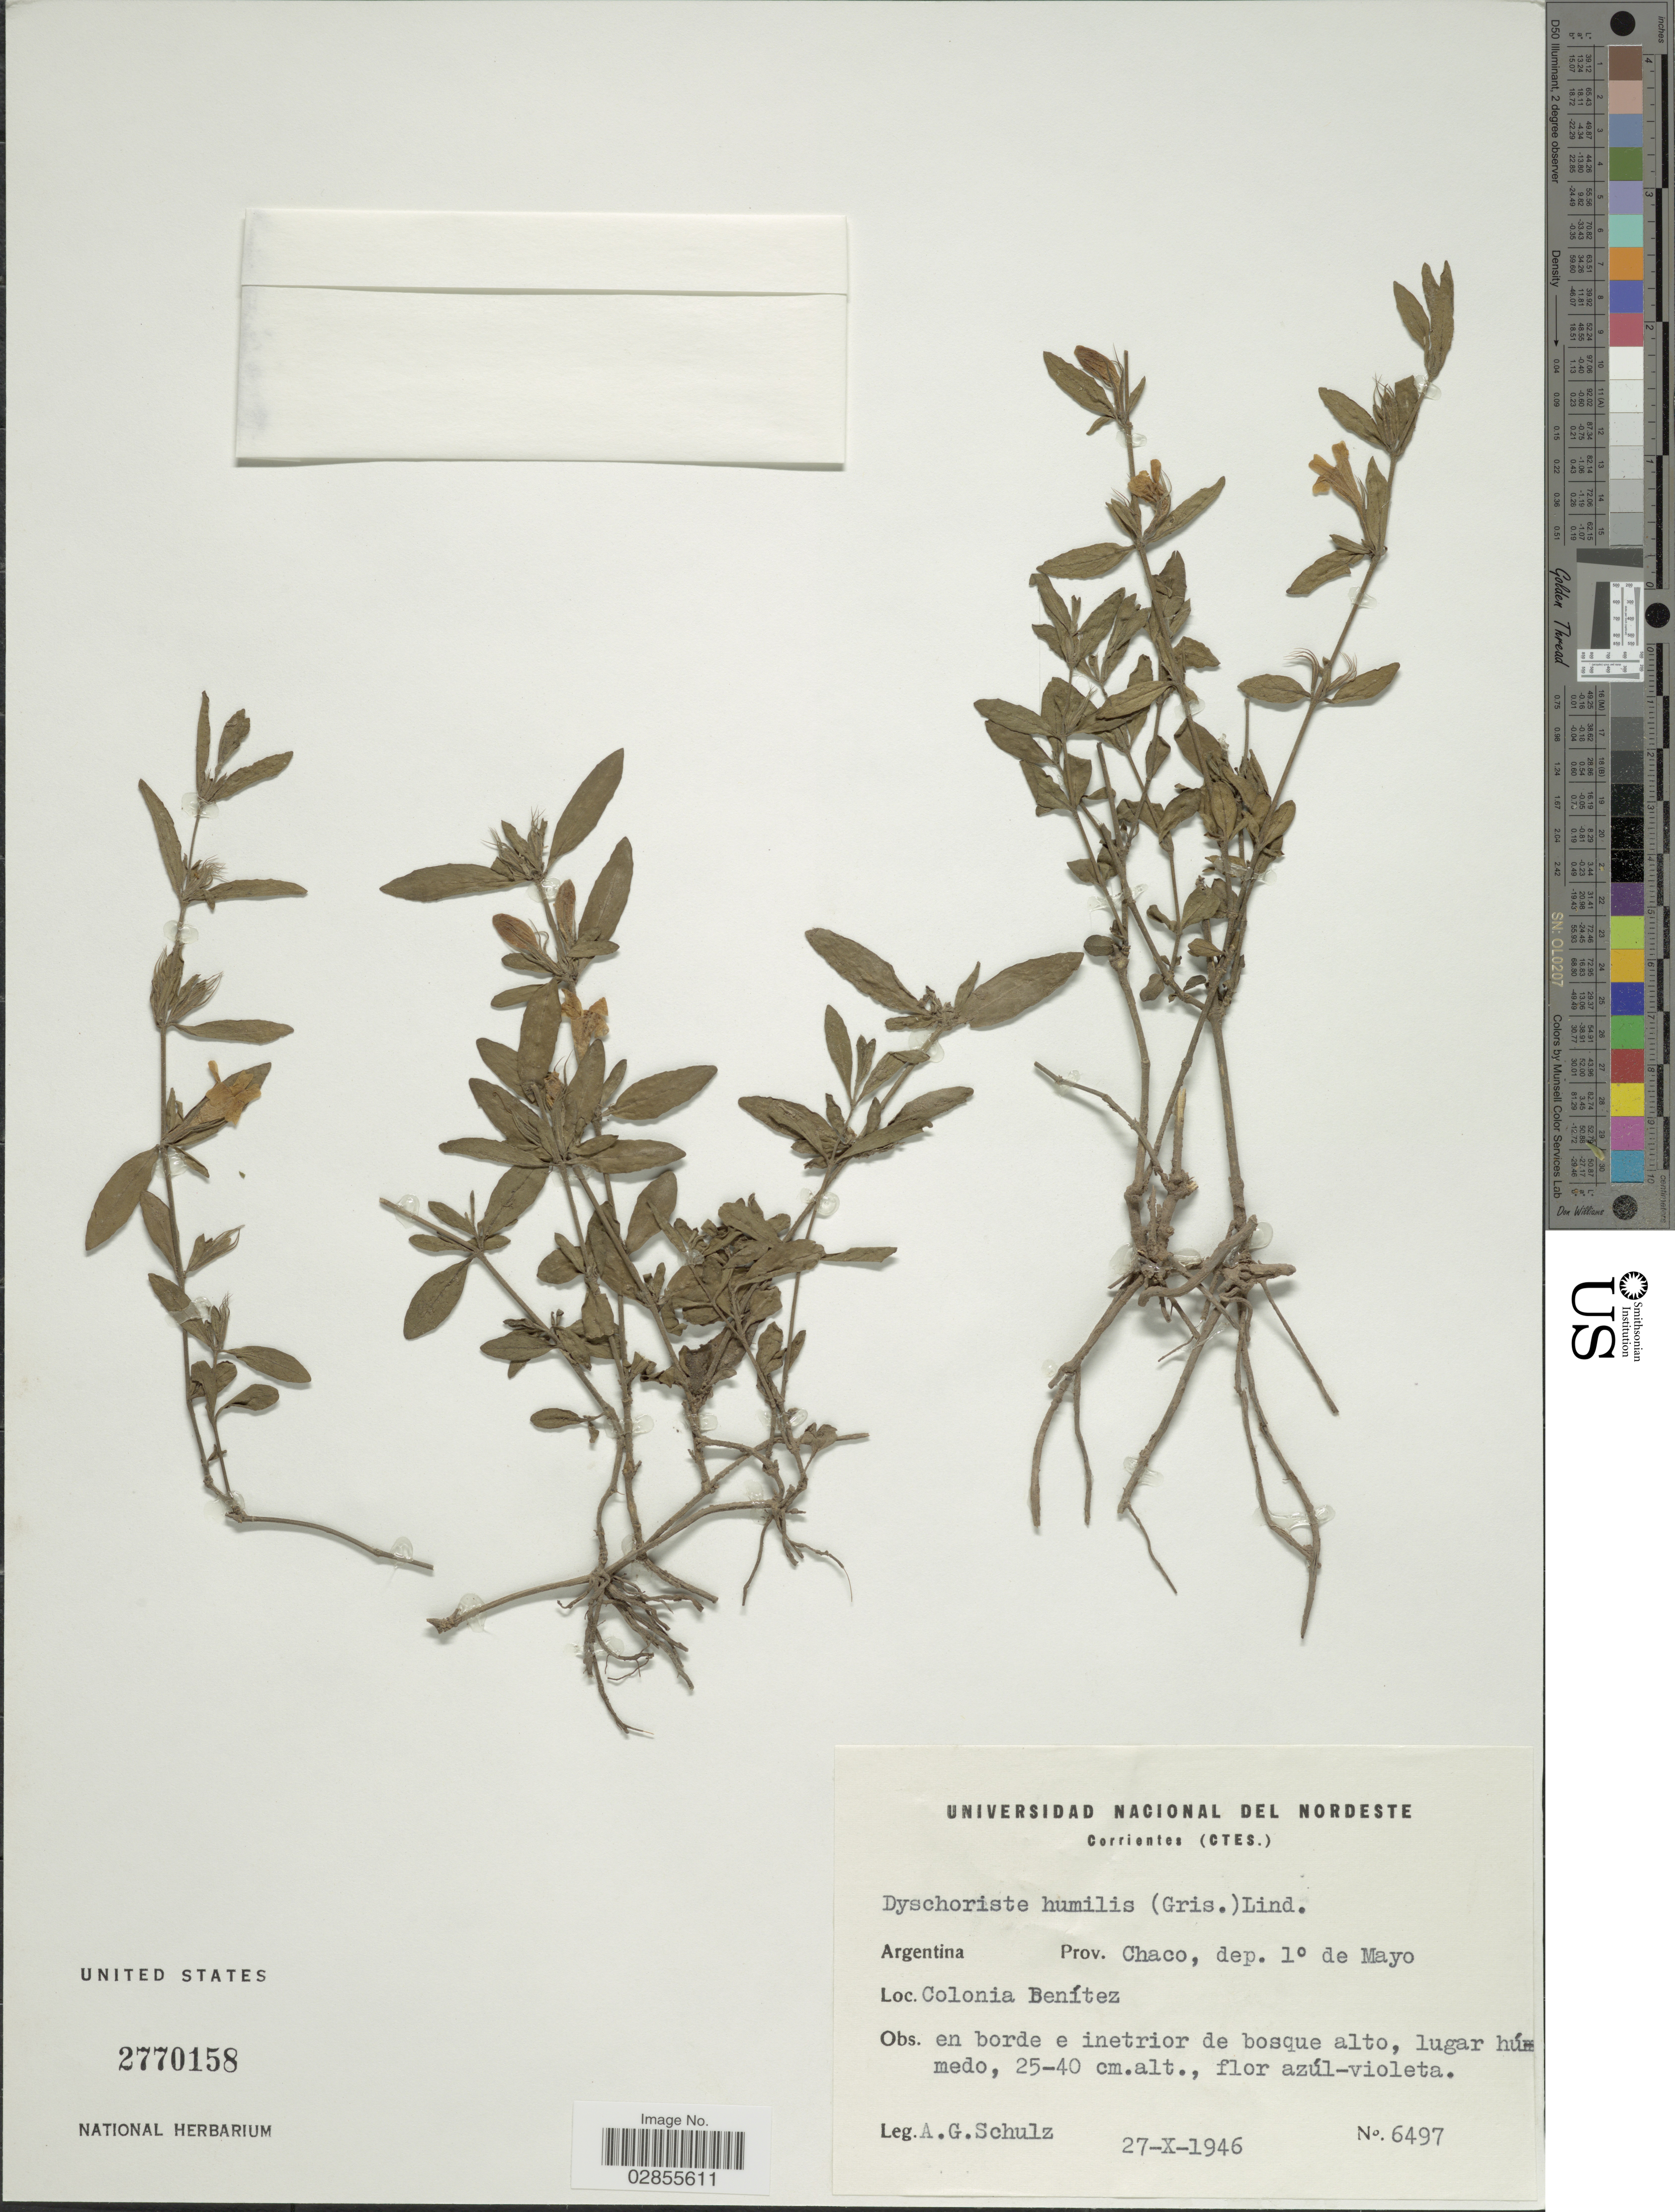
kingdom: Plantae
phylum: Tracheophyta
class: Magnoliopsida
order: Lamiales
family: Acanthaceae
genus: Dyschoriste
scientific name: Dyschoriste humilis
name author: Lindau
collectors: A. G. Schulz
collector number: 6497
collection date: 1946-10-27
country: Argentina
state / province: Chaco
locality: Dep. 1° de Mayo. Colonia Benítez.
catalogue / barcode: US 2770158